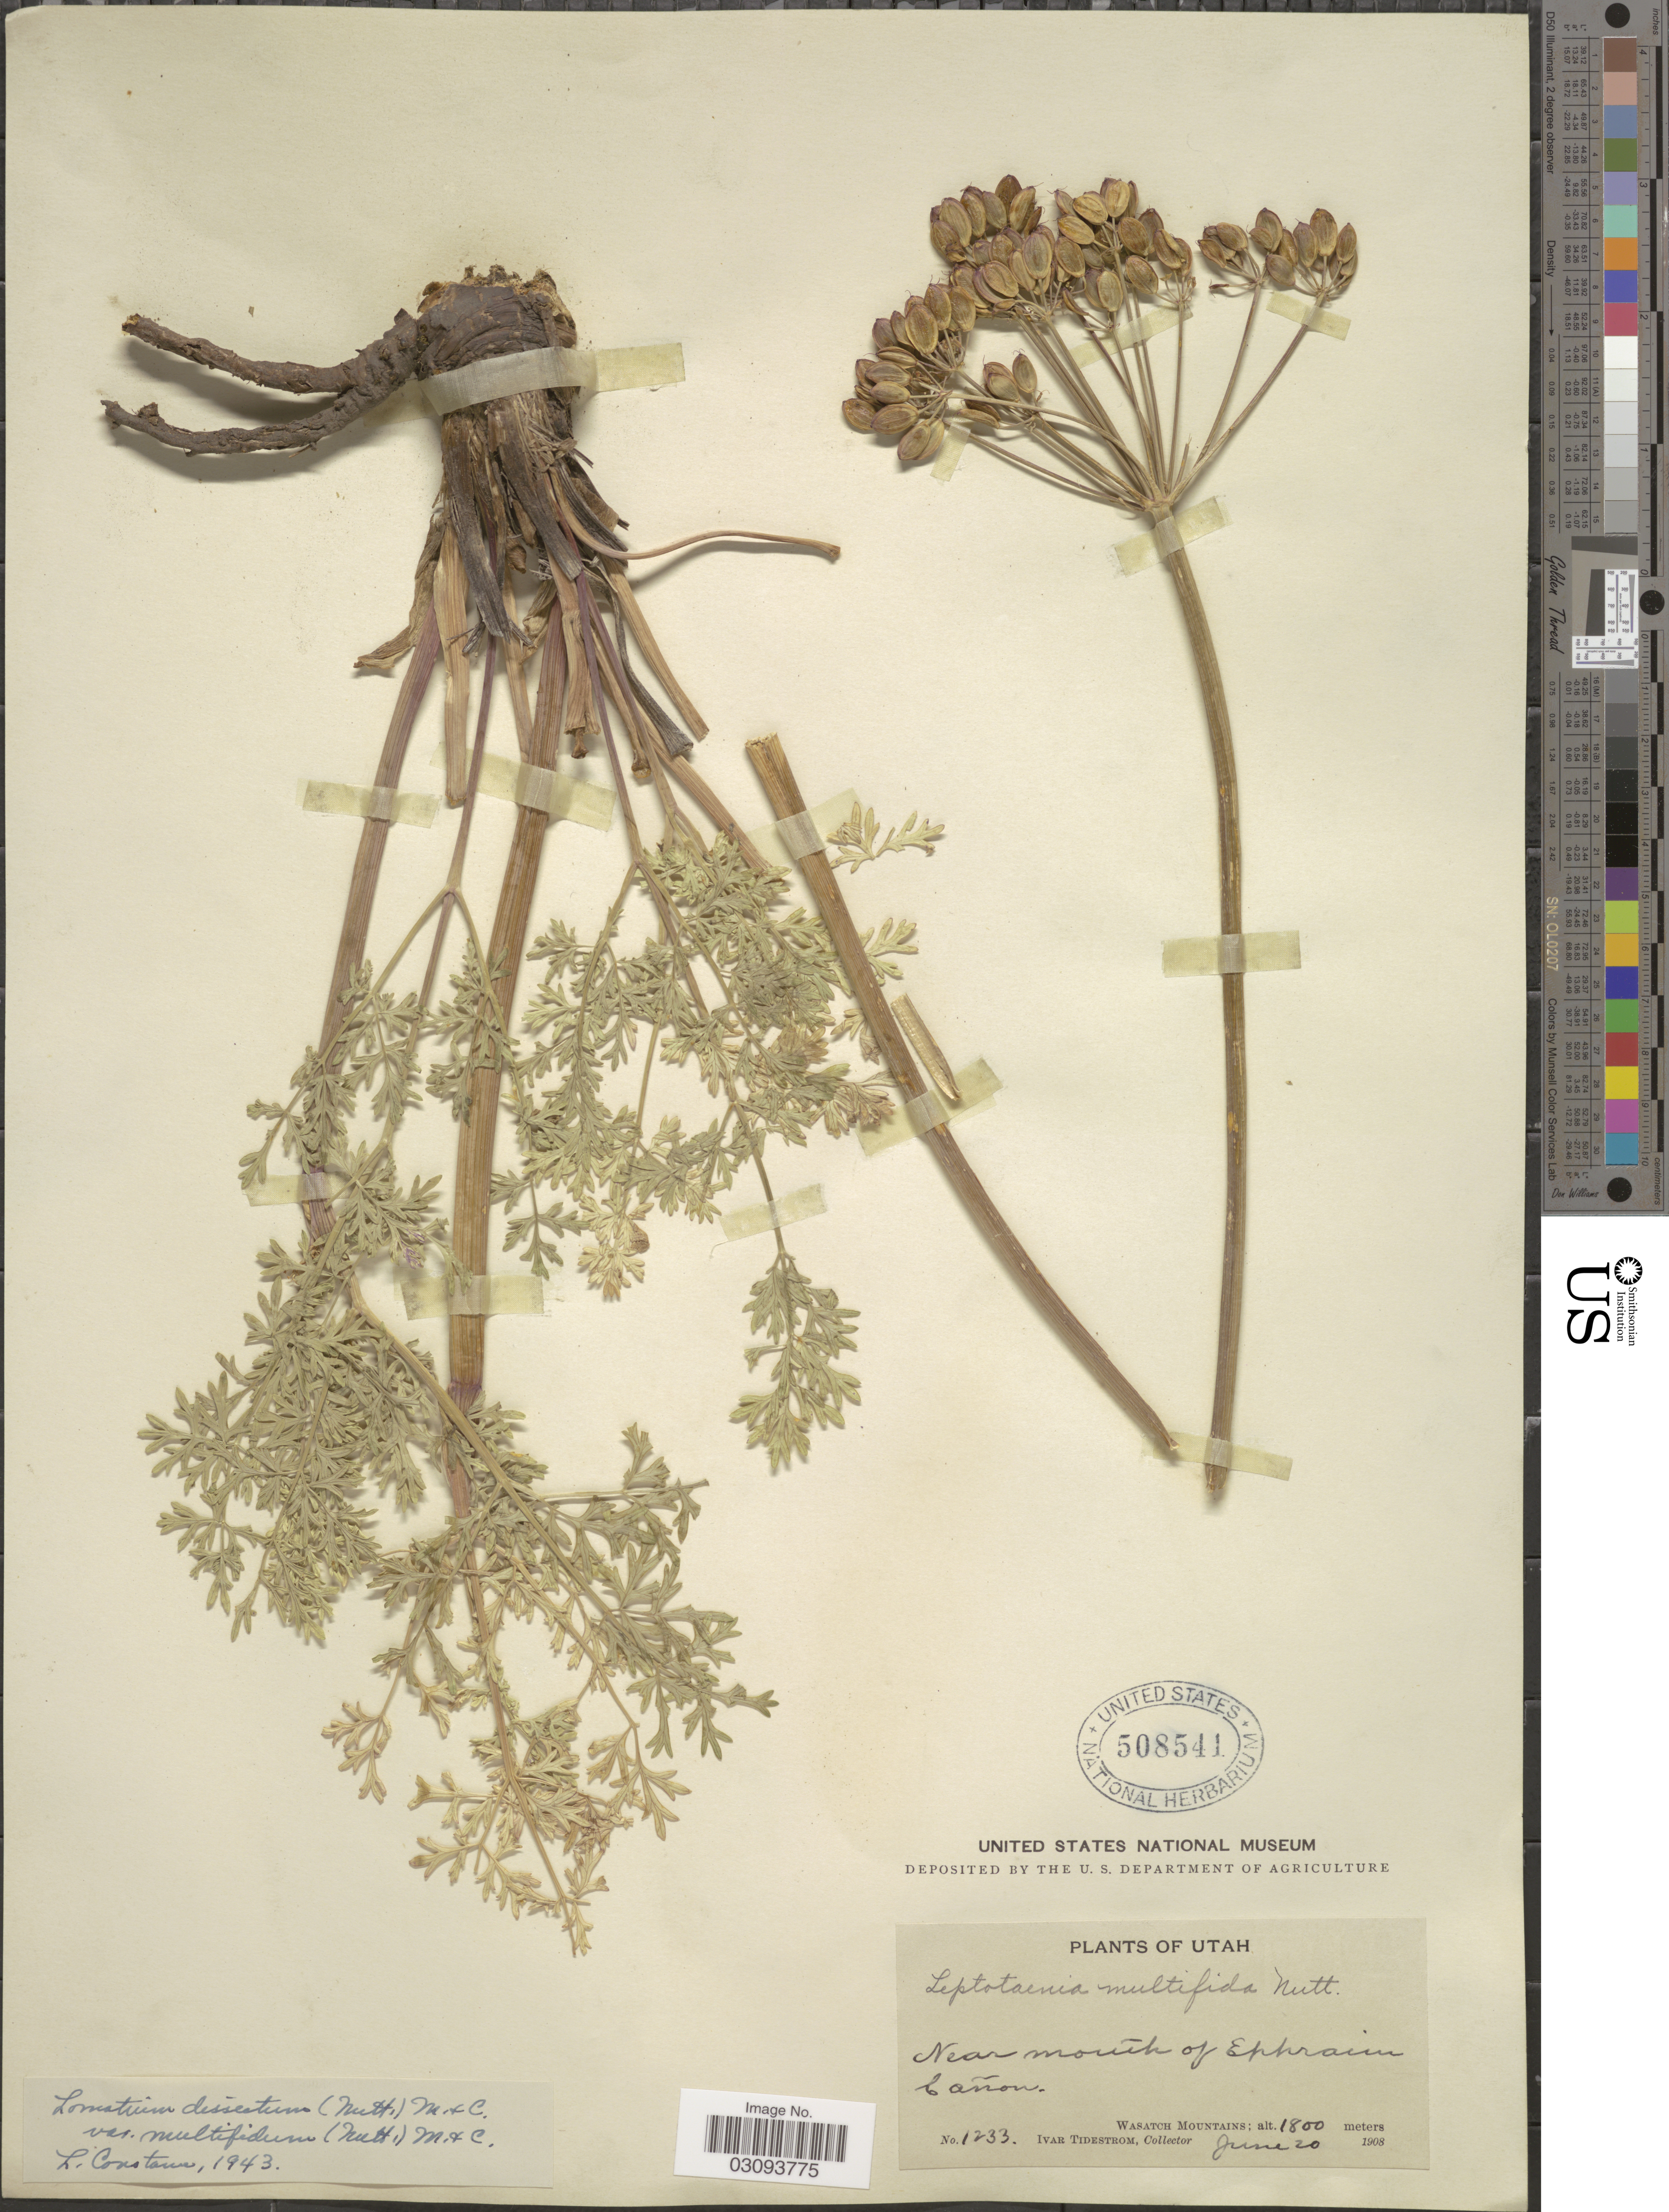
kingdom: Plantae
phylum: Tracheophyta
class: Magnoliopsida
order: Apiales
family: Apiaceae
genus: Lomatium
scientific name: Lomatium dissectum var. multifidum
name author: (Nutt.) Mathias & Constance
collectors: I. F. Tidestrom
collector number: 1233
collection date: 1908-06-20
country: United States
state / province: Utah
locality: Near mouth of Ephraim Cañon. Wasatch Mountains.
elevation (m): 1800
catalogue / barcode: US 508541